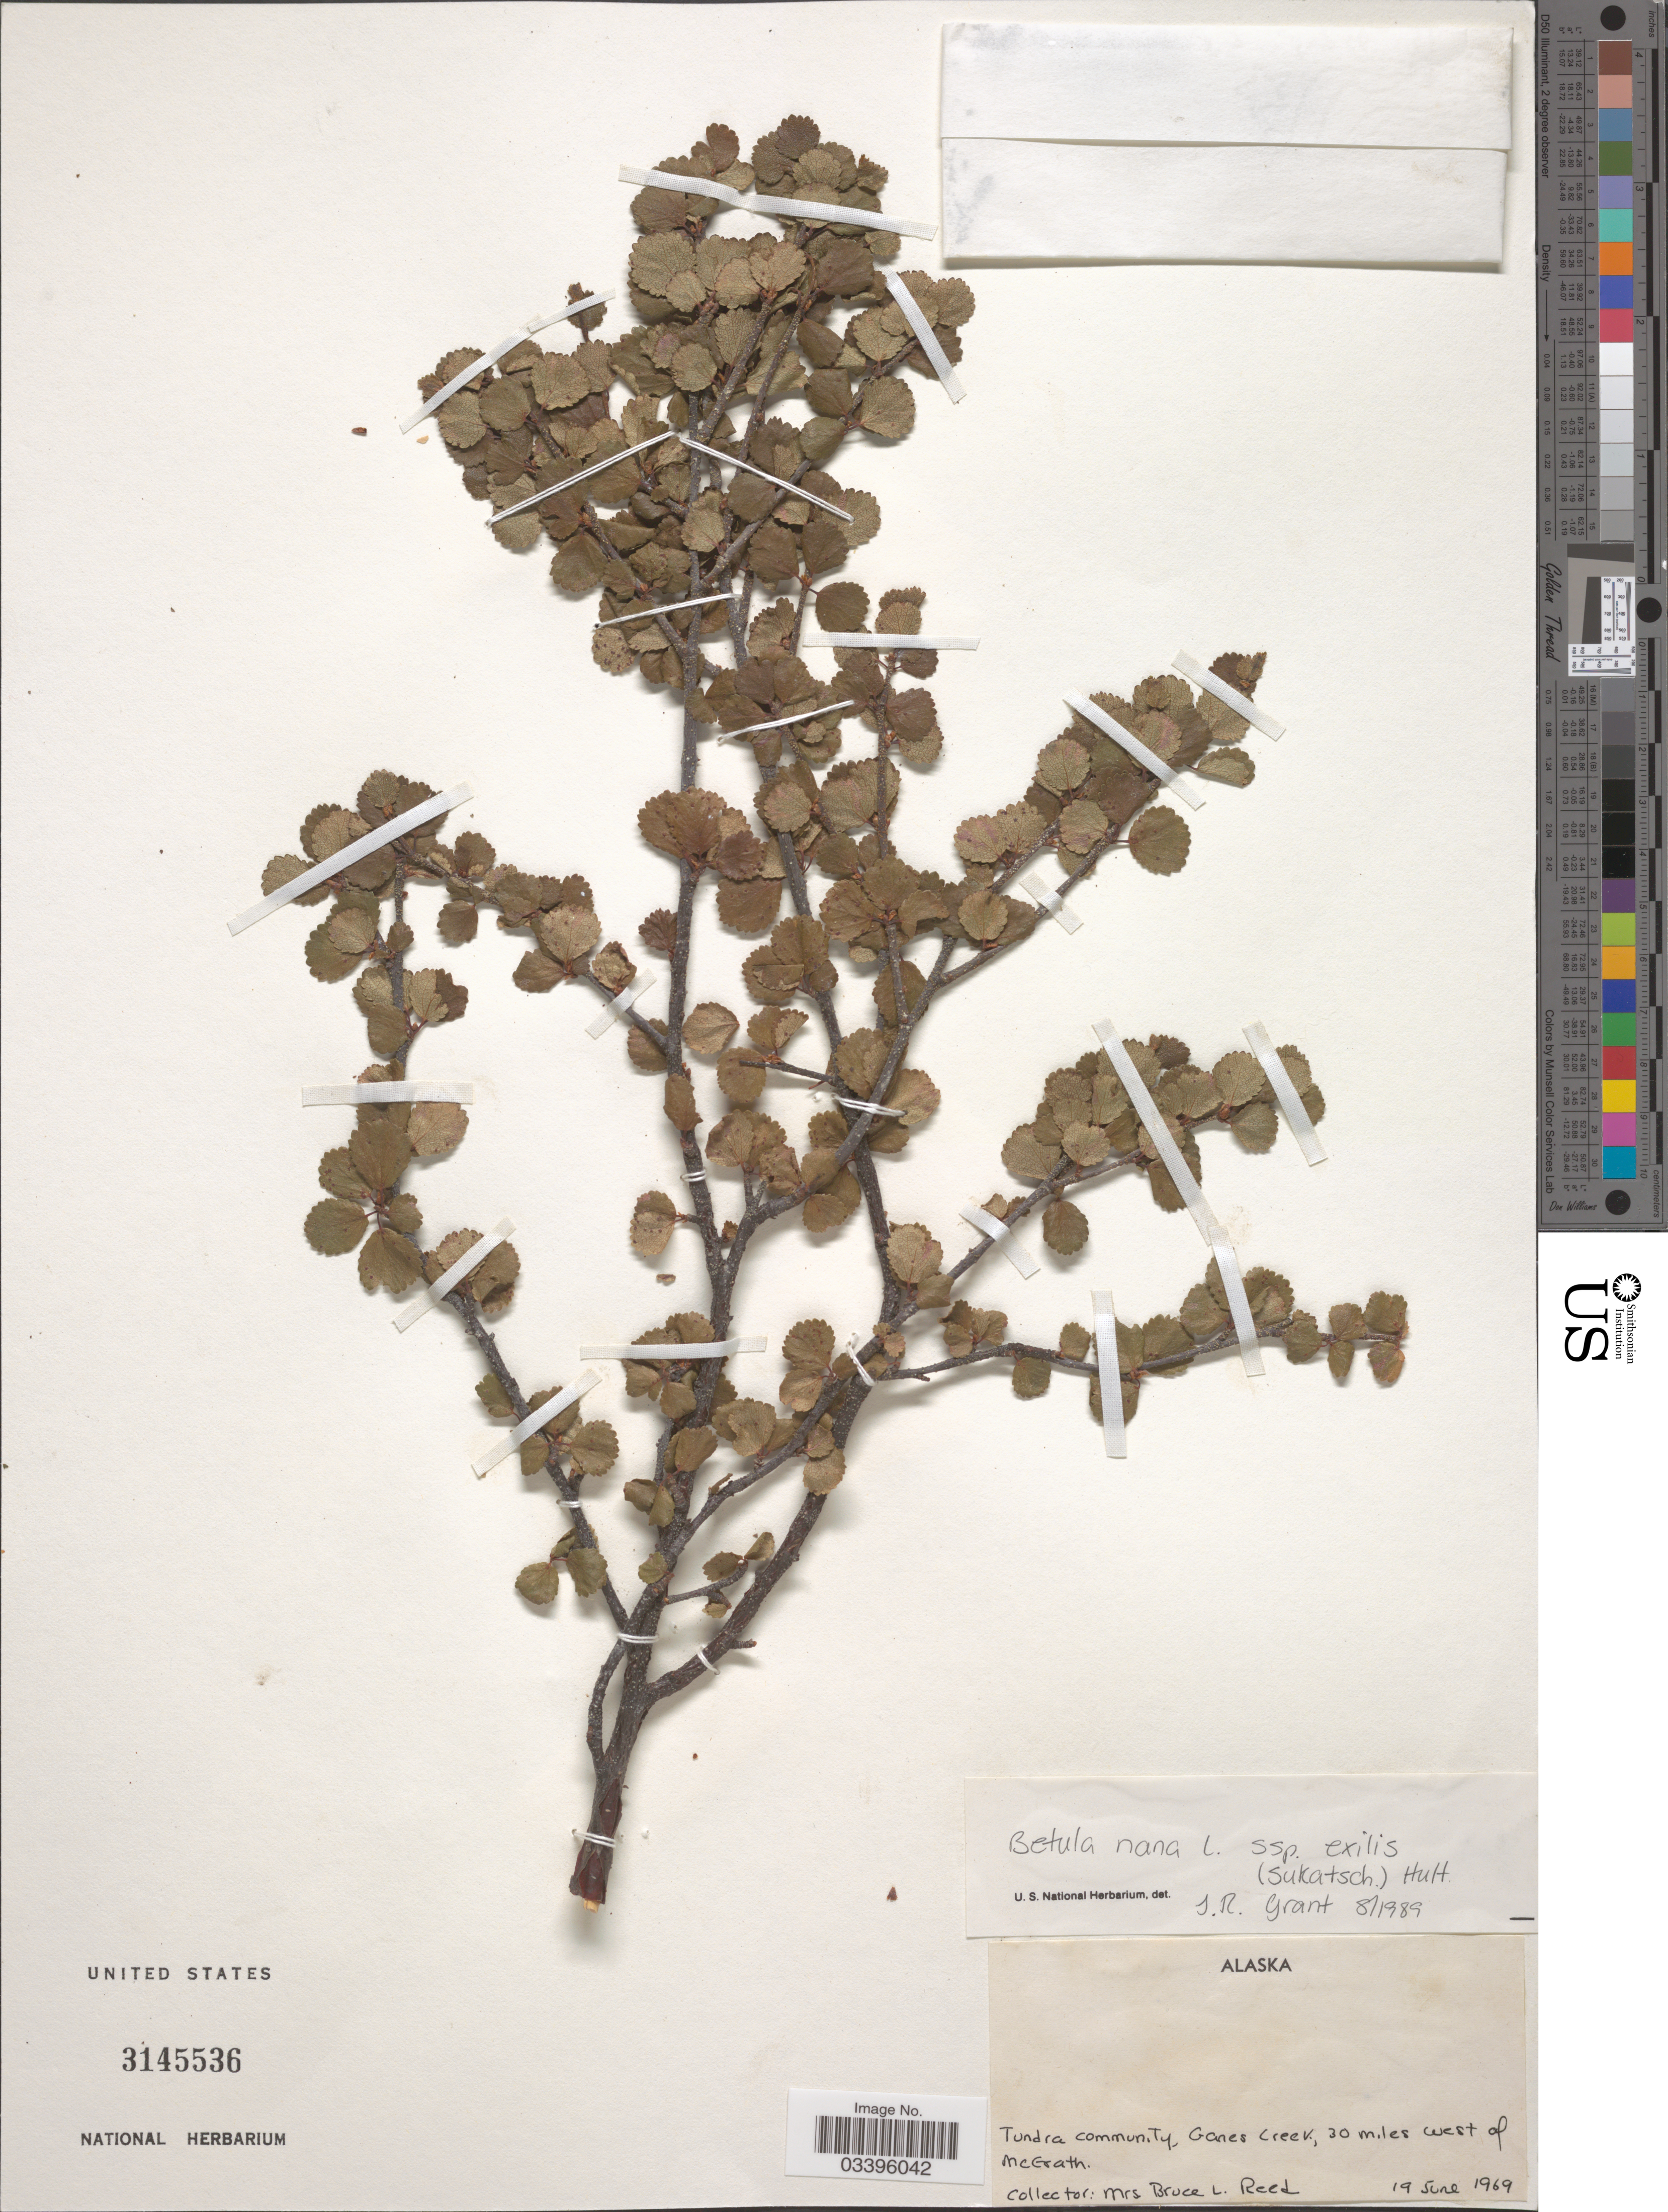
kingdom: Plantae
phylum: Tracheophyta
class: Magnoliopsida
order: Fagales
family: Betulaceae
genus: Betula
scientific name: Betula nana subsp. exilis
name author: L.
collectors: B. Reed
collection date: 1969-06-19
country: United States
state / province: Alaska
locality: Tundra community, Ganes Creek, 30 miles west of McGrath.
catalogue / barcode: US 3145536